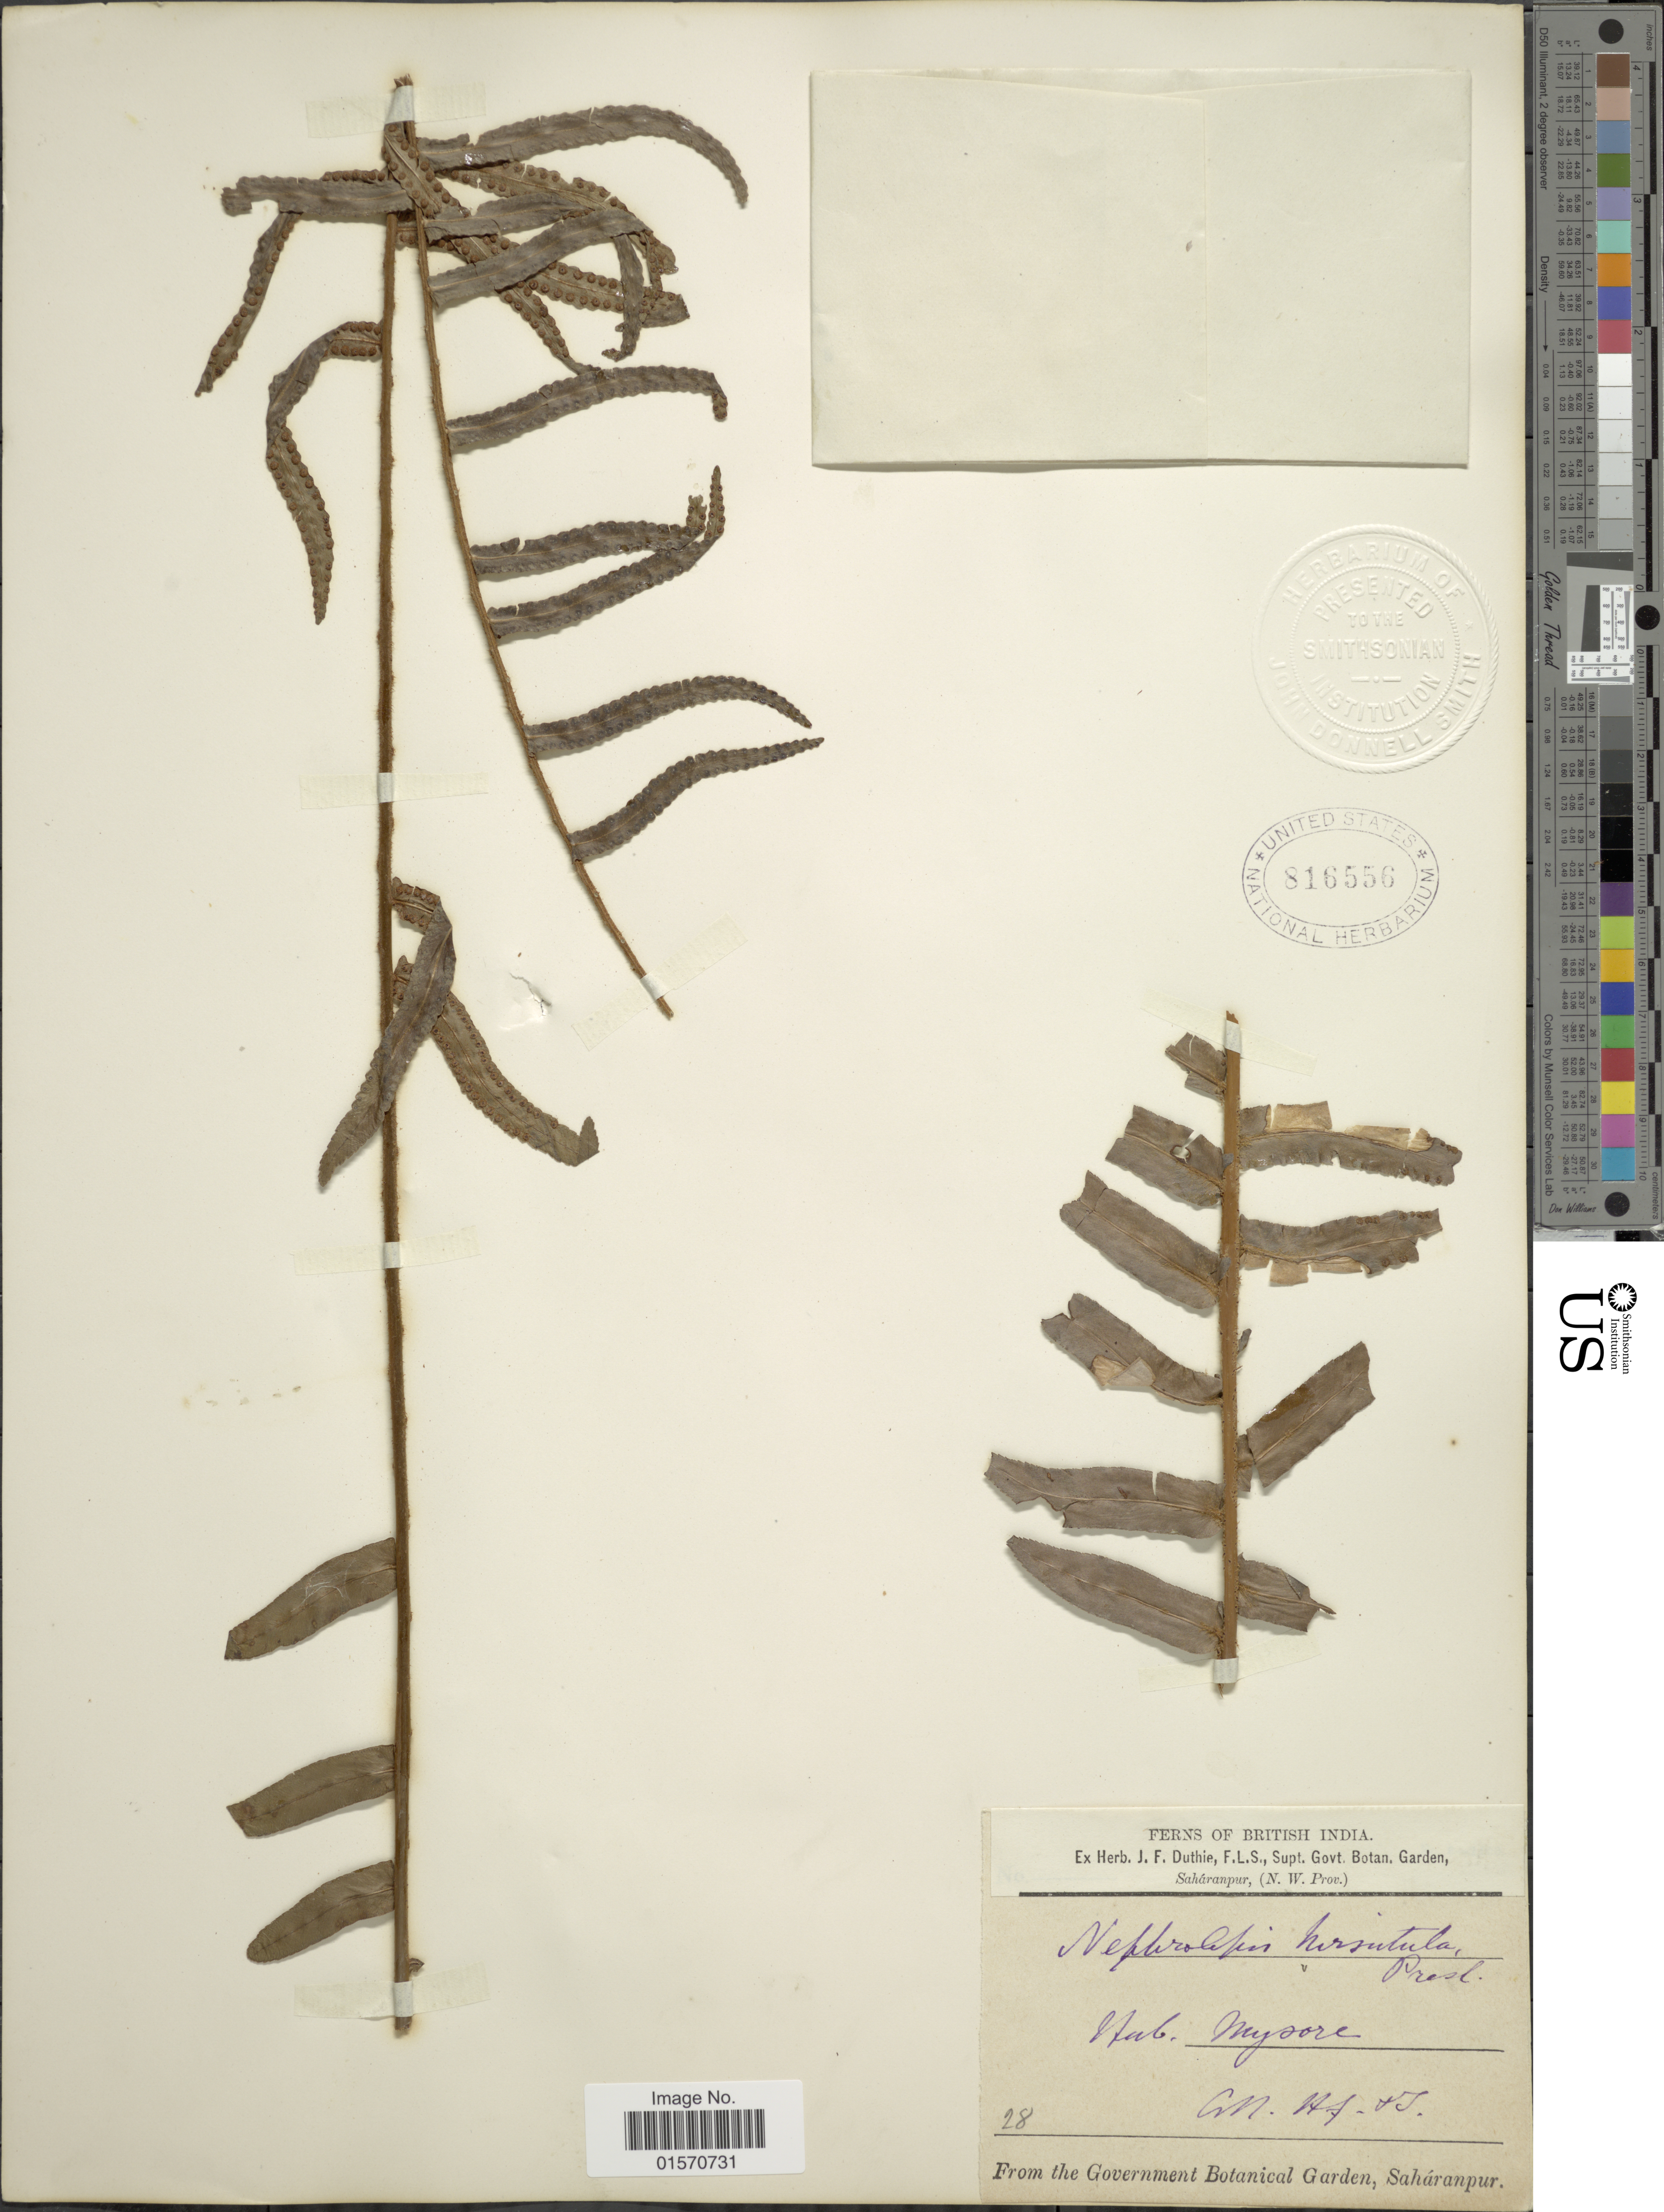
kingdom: Plantae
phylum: Tracheophyta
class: Polypodiopsida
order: Polypodiales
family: Nephrolepidaceae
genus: Nephrolepis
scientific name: Nephrolepis sp.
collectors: ex herb. J. F. Duthie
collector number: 28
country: India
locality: British India, Mysore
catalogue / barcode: US 816556